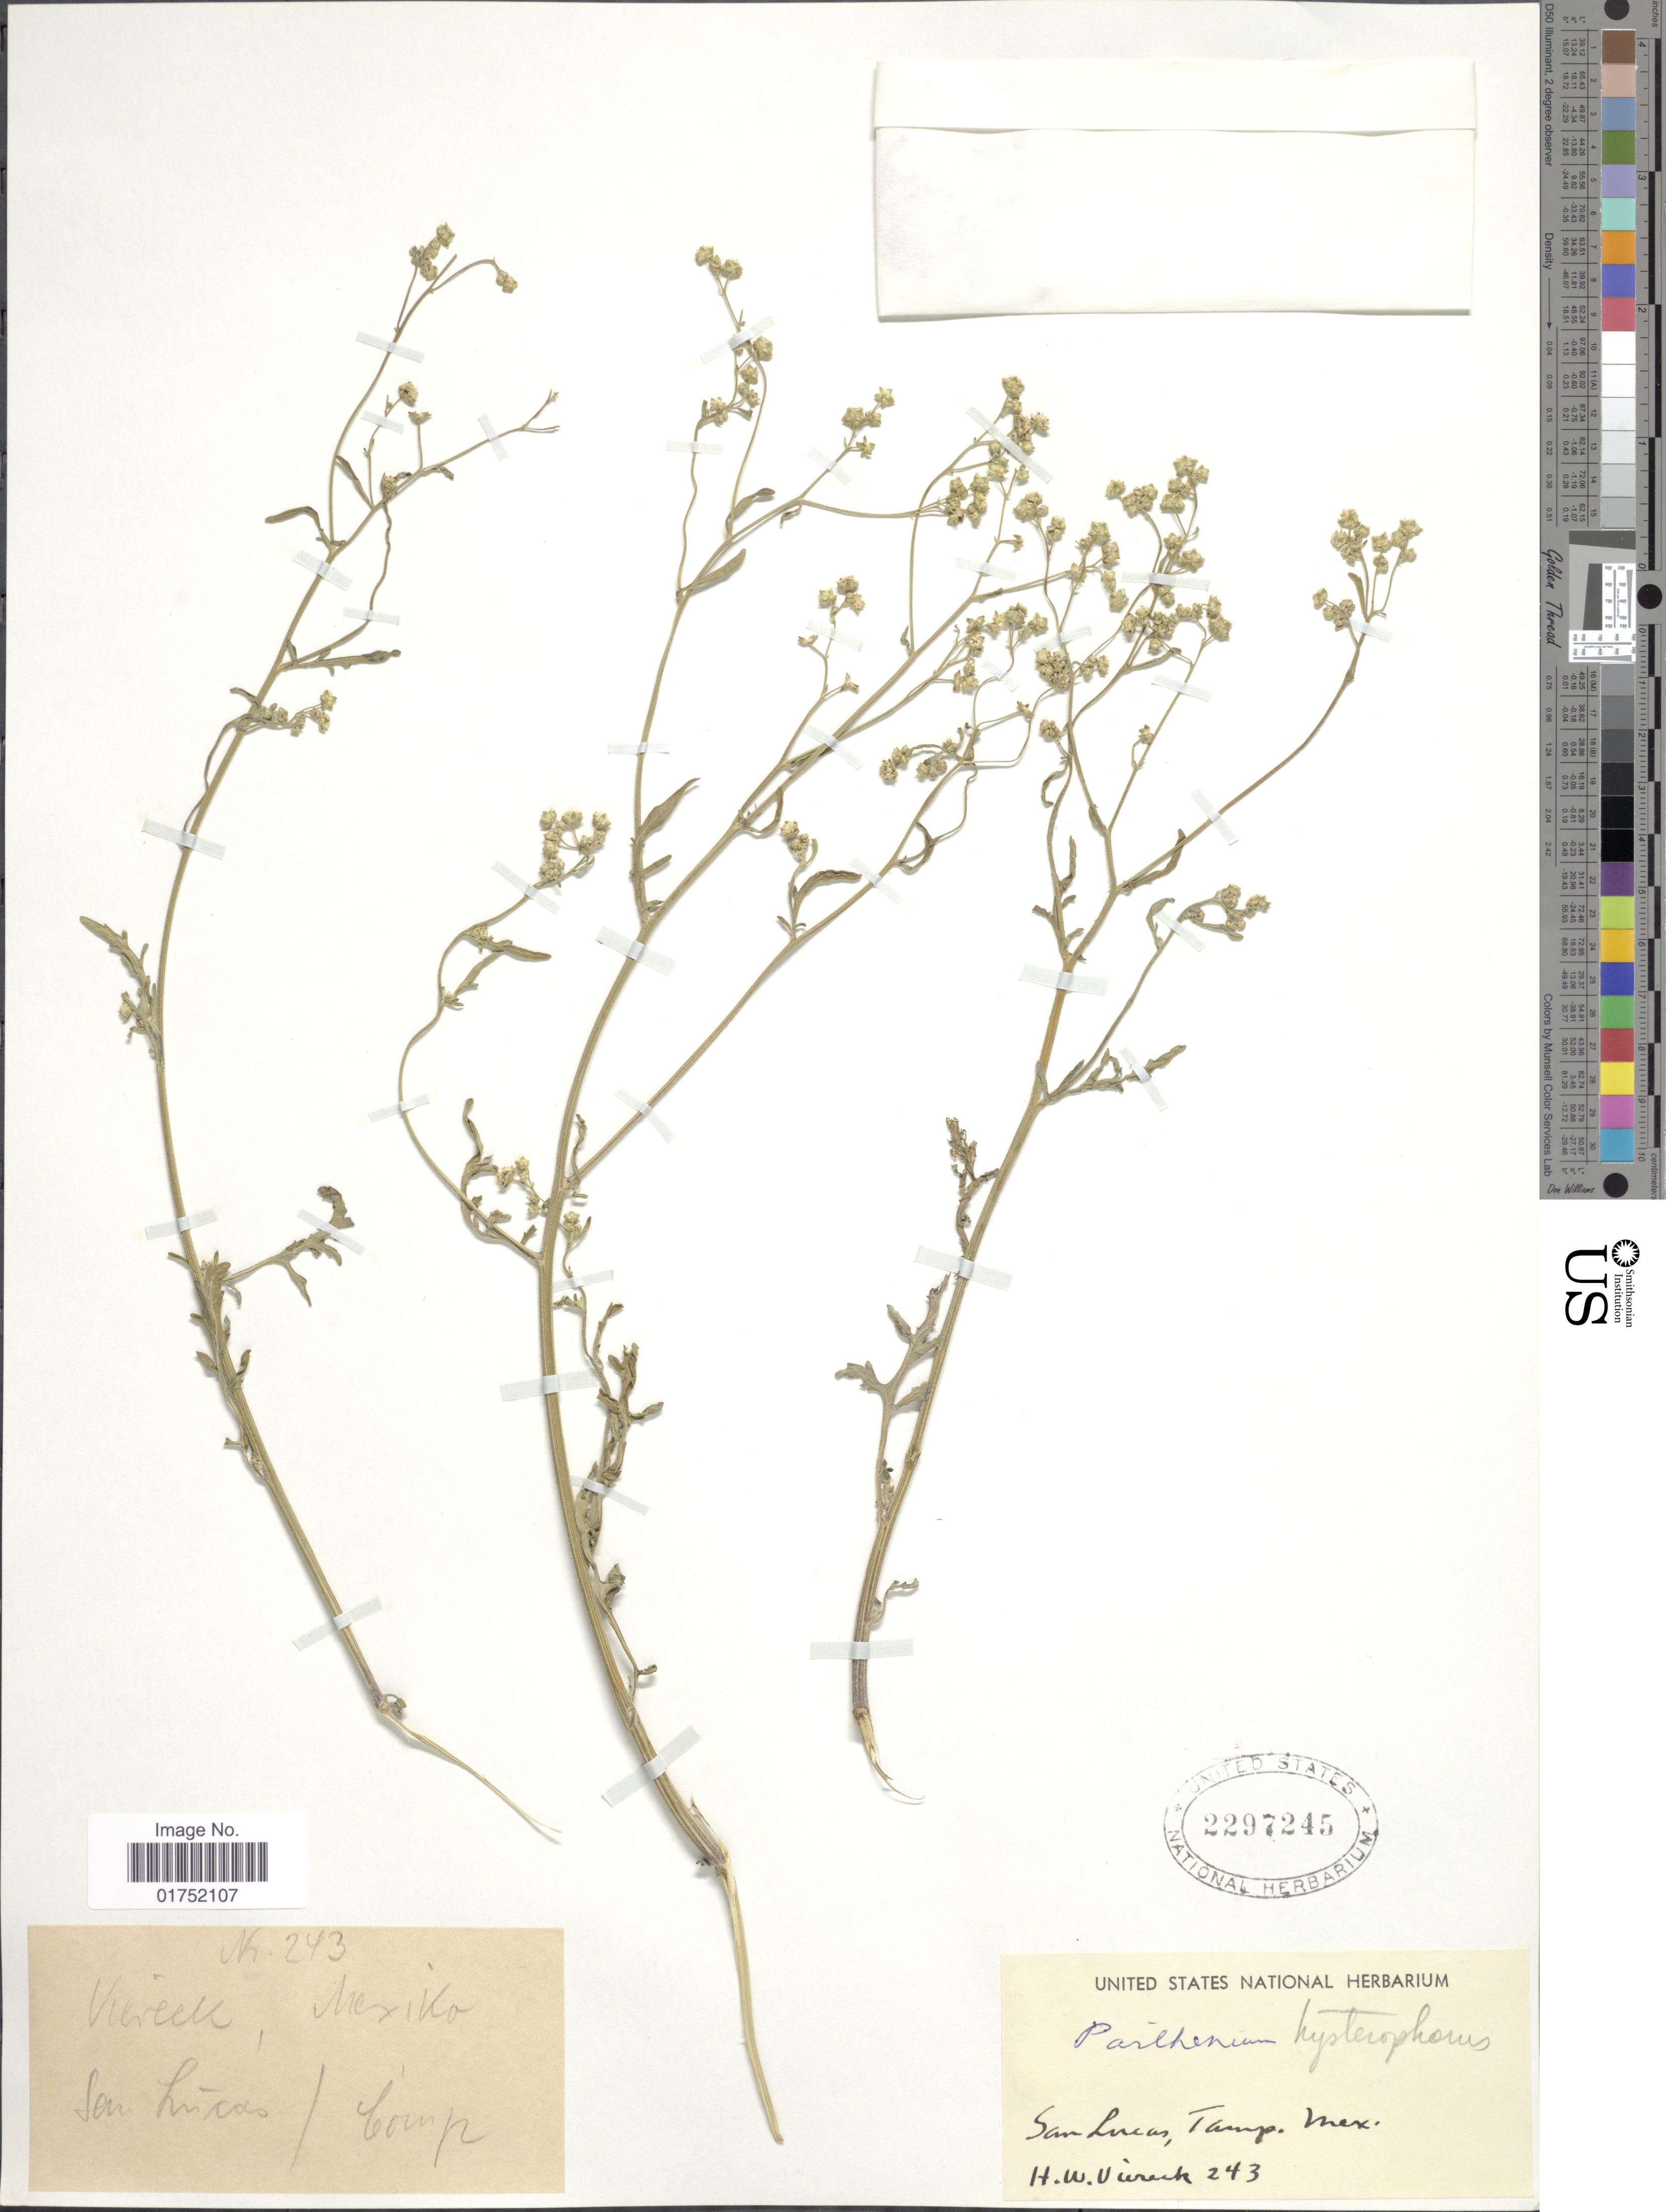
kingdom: Plantae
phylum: Tracheophyta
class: Magnoliopsida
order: Asterales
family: Asteraceae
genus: Parthenium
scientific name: Parthenium hysterophorus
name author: L.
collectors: H. W. Viereck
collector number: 243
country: Mexico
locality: San Lucas, Tamp., Mex.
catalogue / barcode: US 2297245